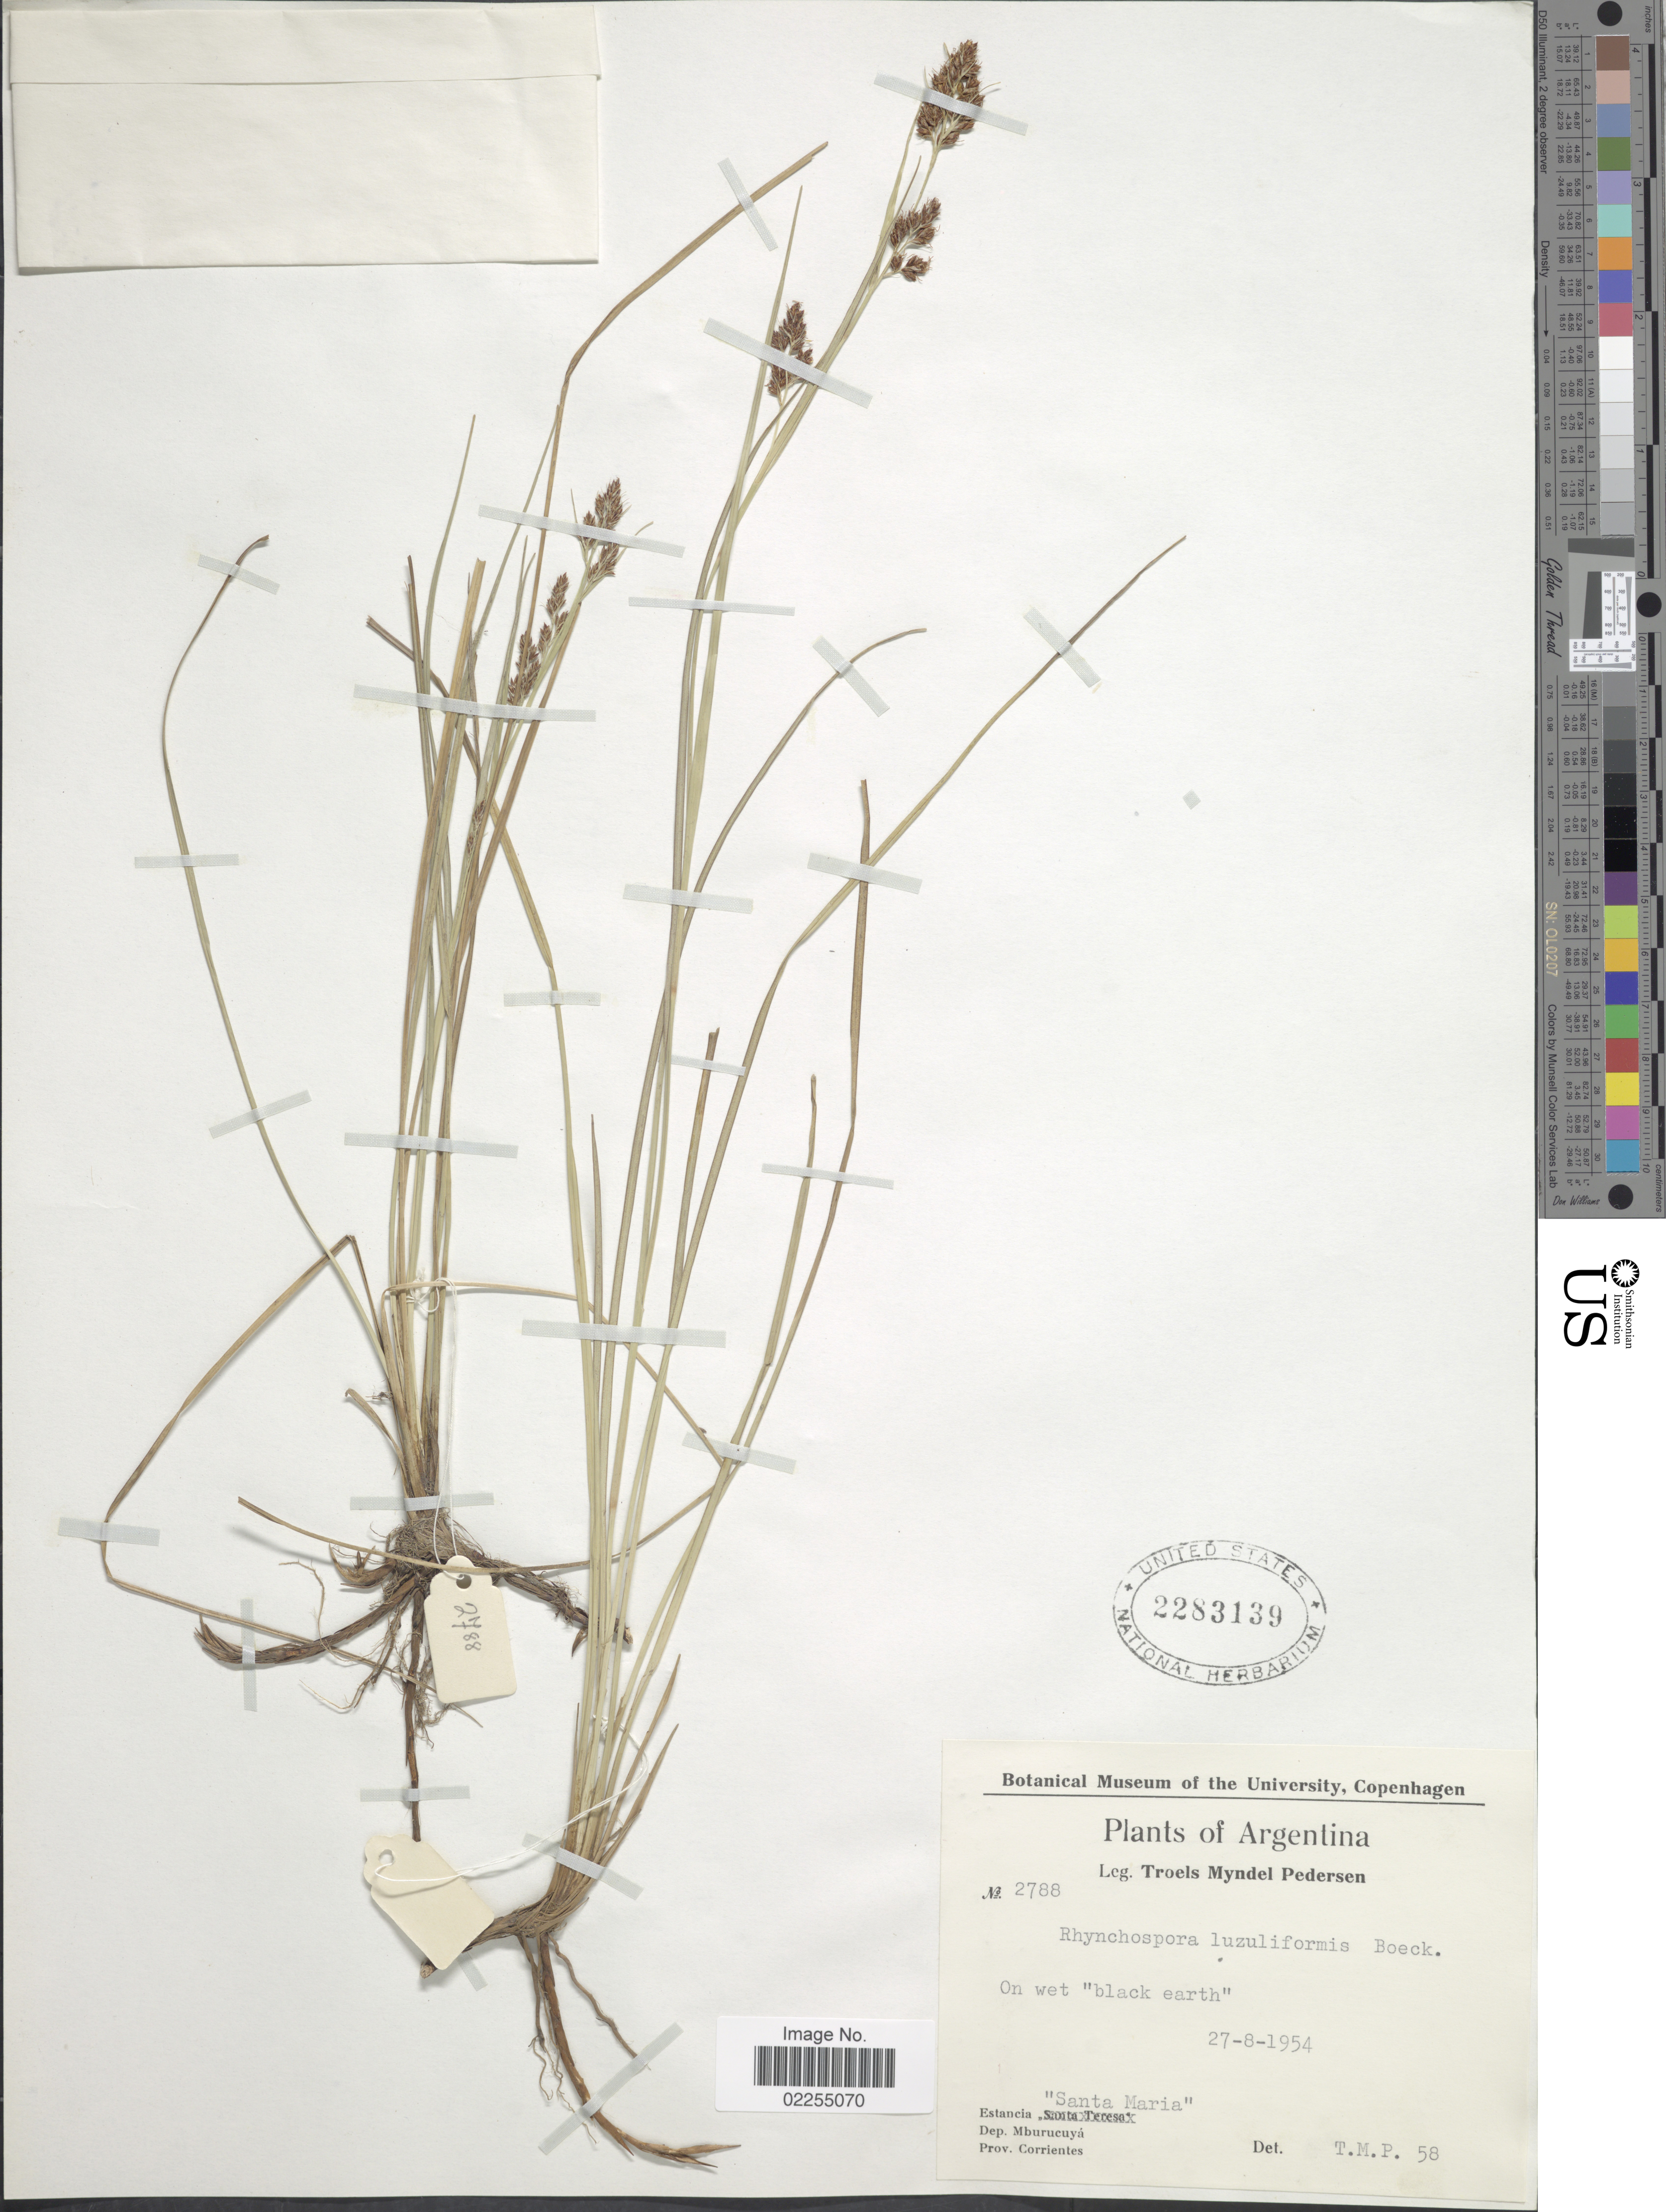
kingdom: Plantae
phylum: Tracheophyta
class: Liliopsida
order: Poales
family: Cyperaceae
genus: Rhynchospora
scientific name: Rhynchospora megapotamica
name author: (A. Spreng.) H. Pfeiff.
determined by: Filho, P. J. S. Silva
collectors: T. Pederson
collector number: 2788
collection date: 1954-08-27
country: Argentina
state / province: Corrientes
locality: On wet "black earth", estancia "Santa Maria", dep. Mburucuya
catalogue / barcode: US 2283139